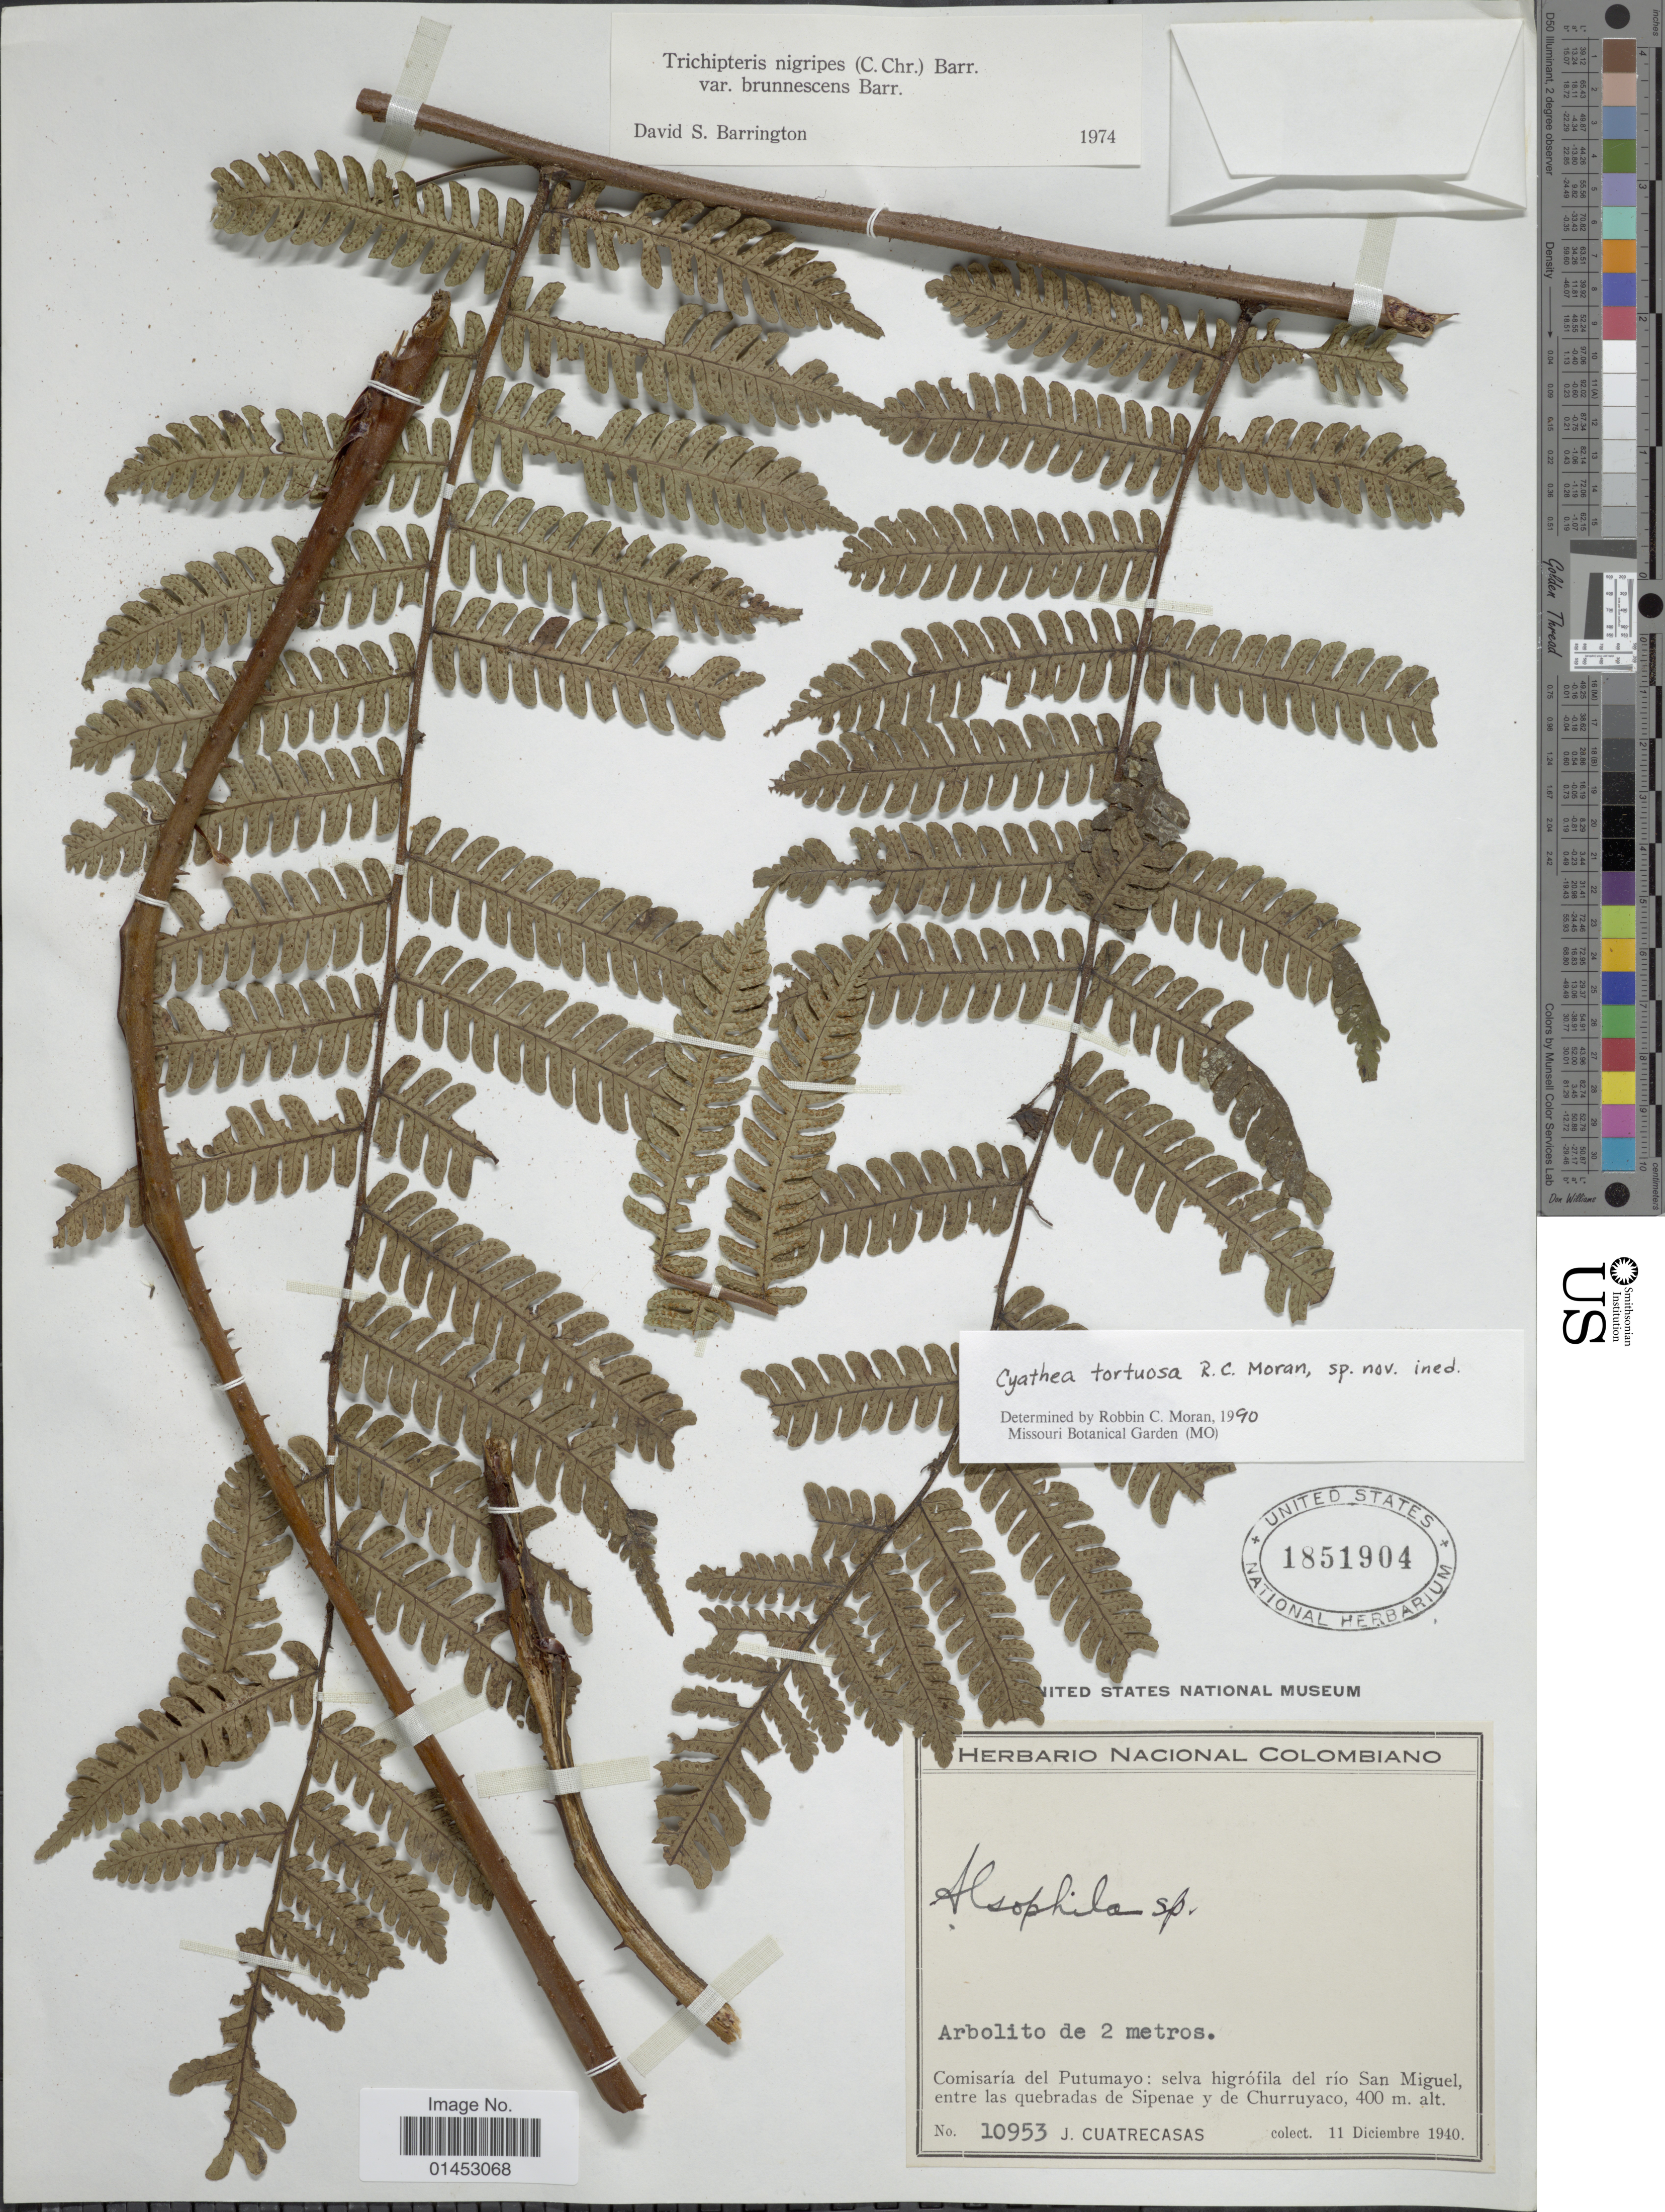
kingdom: Plantae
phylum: Tracheophyta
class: Polypodiopsida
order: Cyatheales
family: Cyatheaceae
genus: Cyathea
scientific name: Cyathea tortuosa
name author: R.C. Moran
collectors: J. Cuatrecasas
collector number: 10953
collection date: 1940-12-11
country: Colombia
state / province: Putumayo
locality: Comisaria del Putumayo: selva higrofila del rio San Miguel, entre las quebradas de Sipenae y Churruyaco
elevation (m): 400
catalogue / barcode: US 1851904